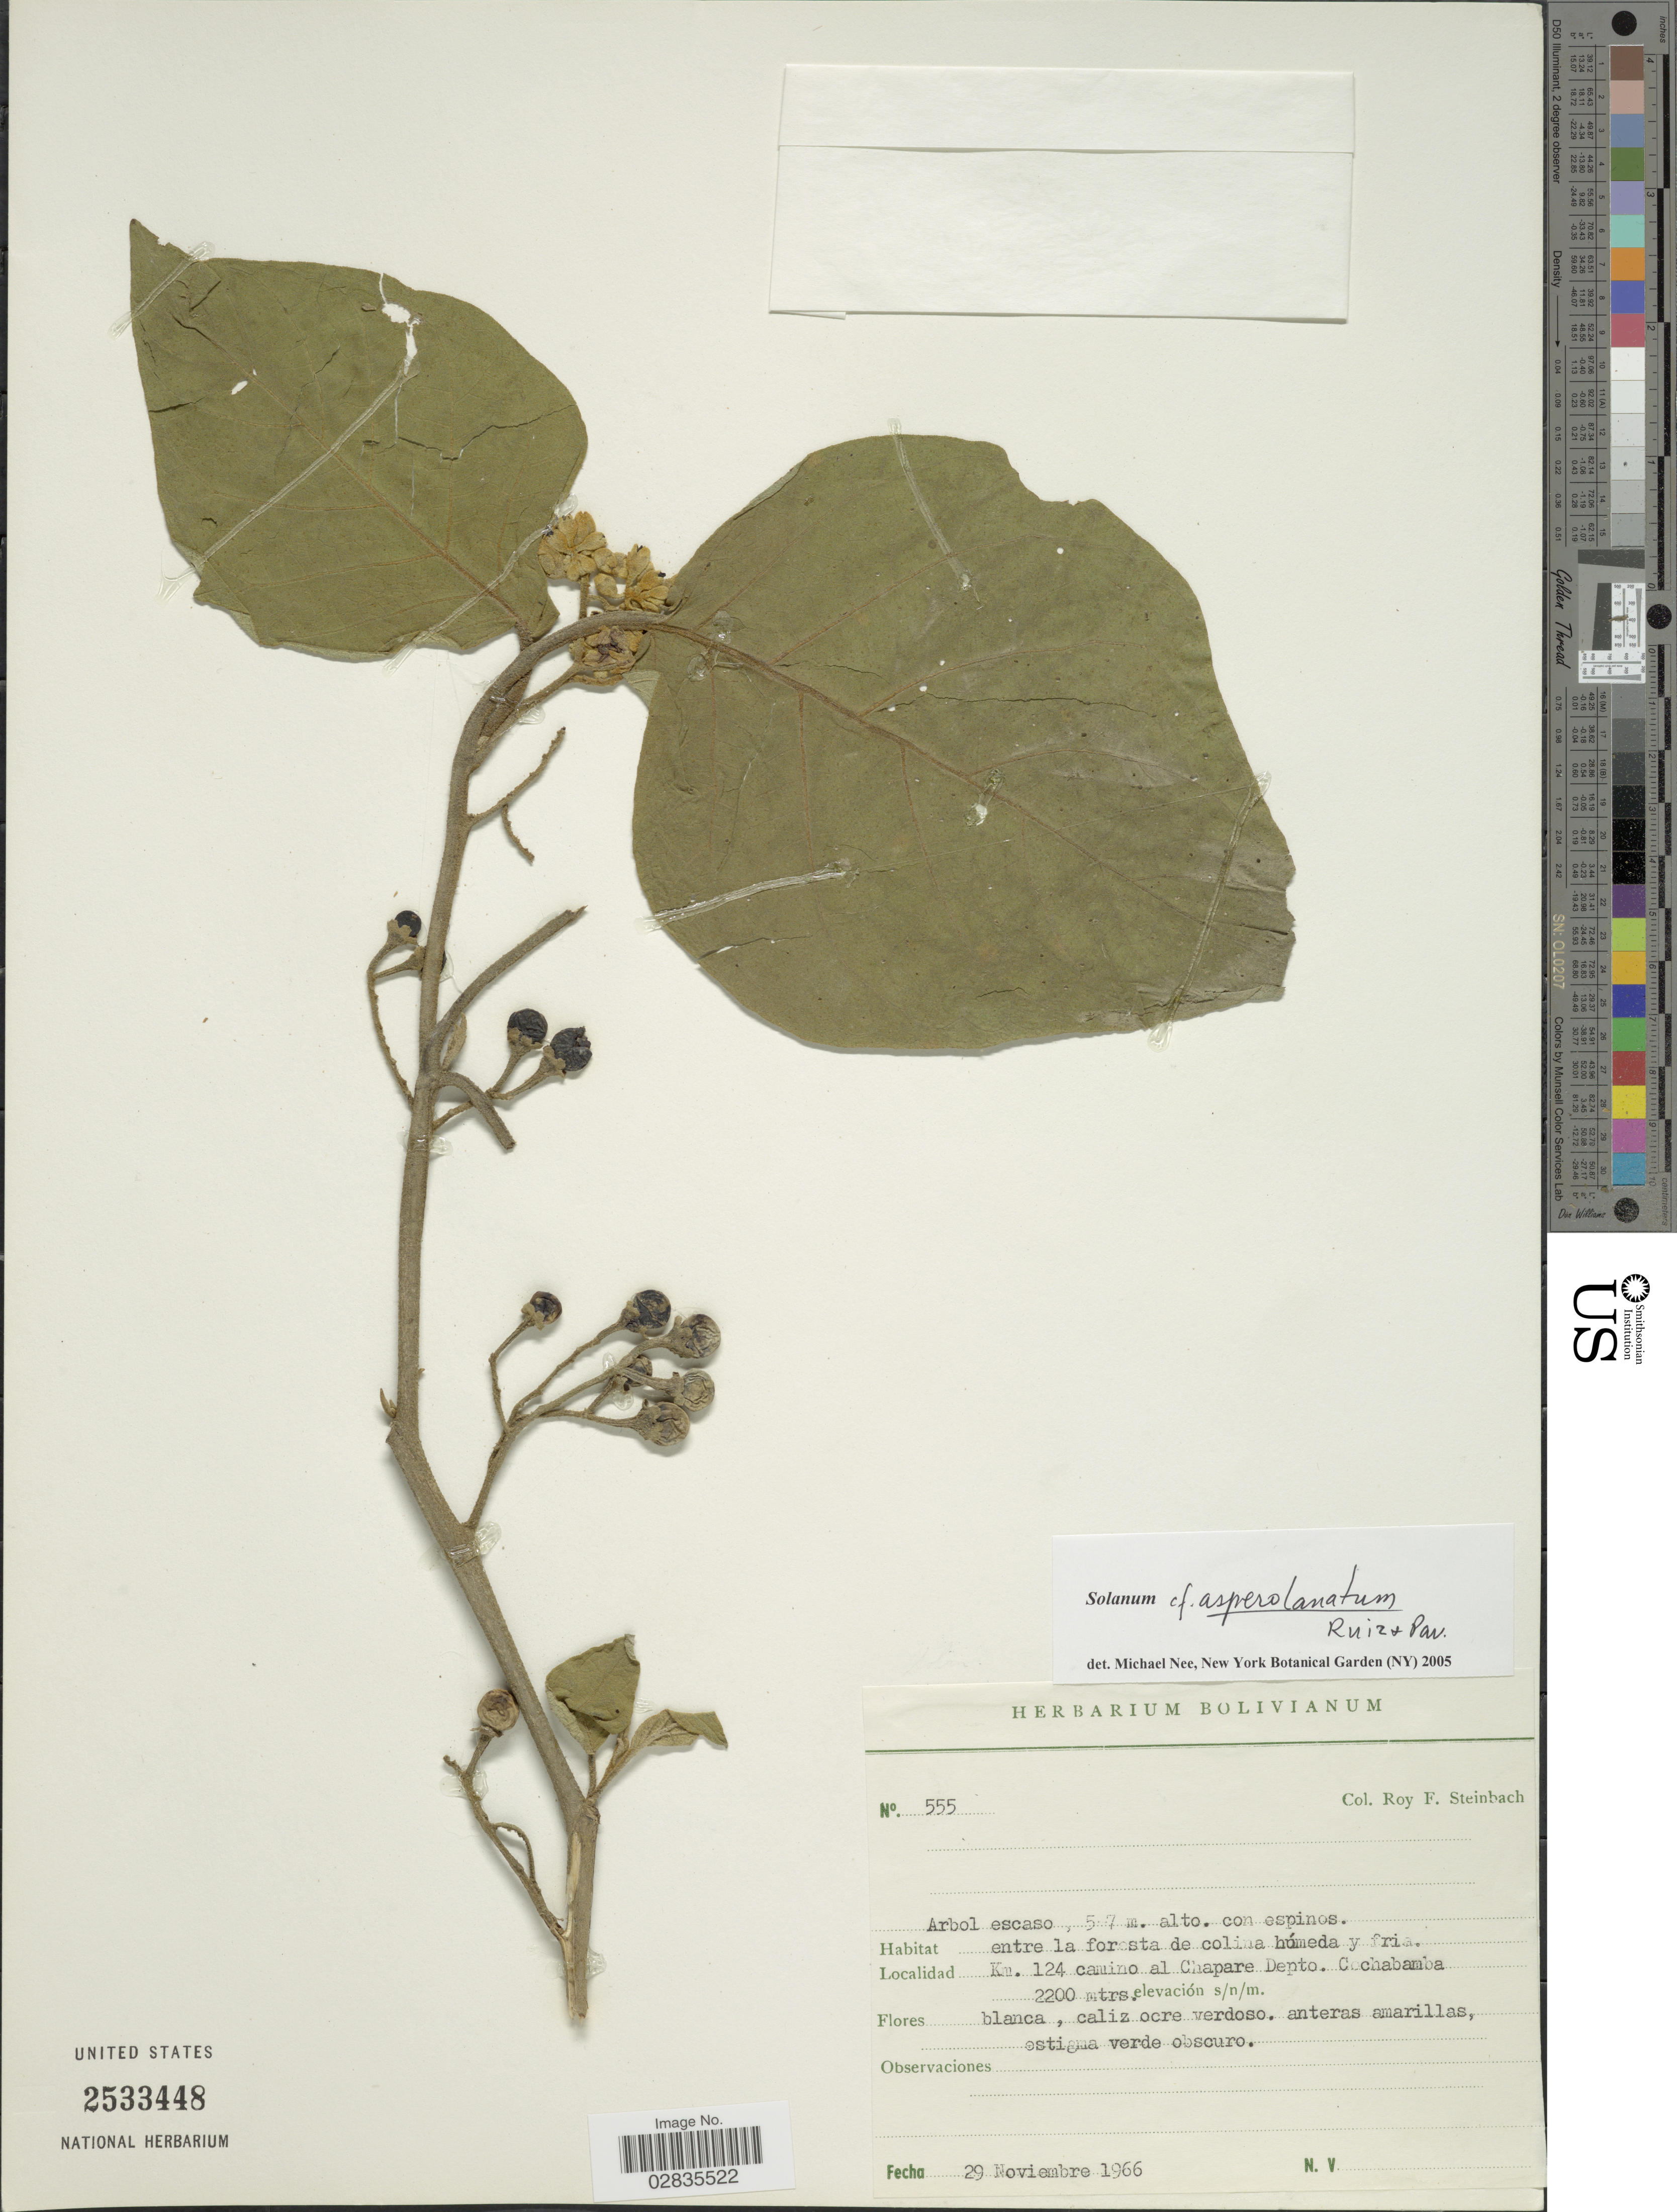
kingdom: Plantae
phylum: Tracheophyta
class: Magnoliopsida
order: Solanales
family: Solanaceae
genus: Solanum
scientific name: Solanum asperolanatum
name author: Ruiz & Pav.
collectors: R. F. Steinbach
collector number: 555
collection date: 1966-11-29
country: Bolivia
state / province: Cochabamba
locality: Km. 124 camino al Chapare Depto. Cochabamba.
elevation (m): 2200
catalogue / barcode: US 2533448